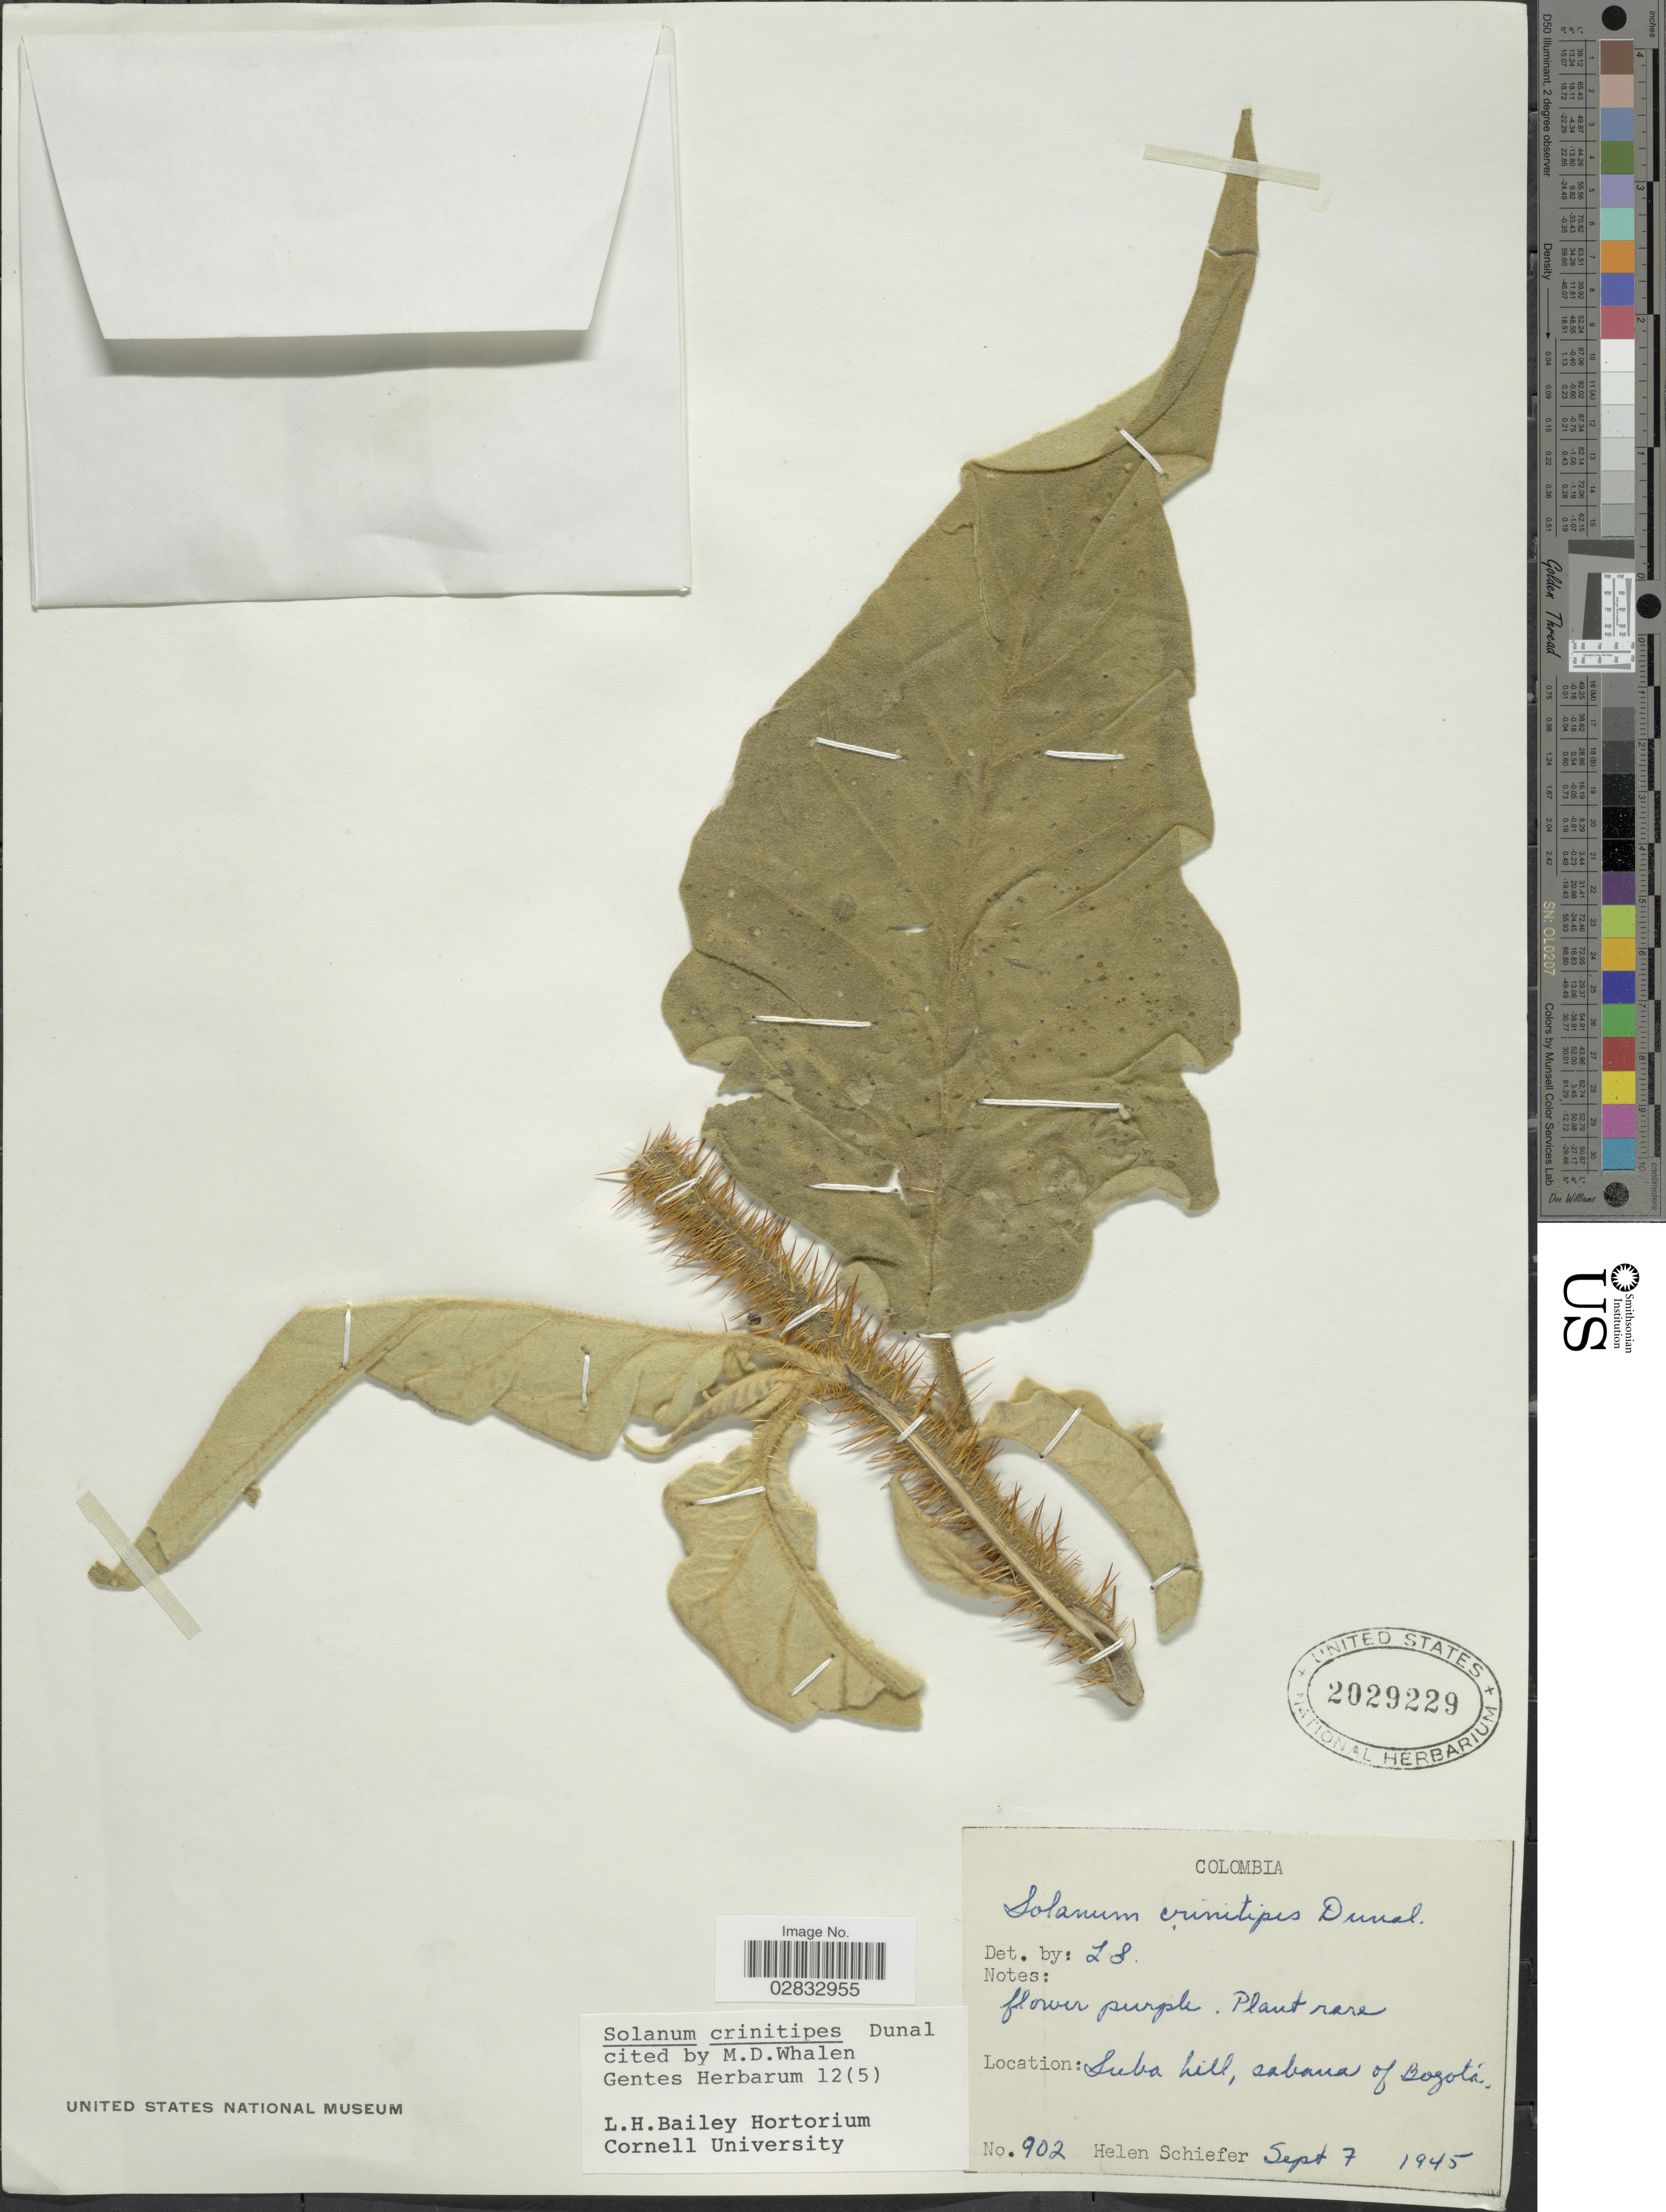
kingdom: Plantae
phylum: Tracheophyta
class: Magnoliopsida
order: Solanales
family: Solanaceae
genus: Solanum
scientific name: Solanum crinitipes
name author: Dunal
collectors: H. Schiefer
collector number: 902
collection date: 1945-09-07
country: Colombia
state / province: Bogota D.C.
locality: Suba hill, sabana of Bogotá.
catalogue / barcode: US 2029229